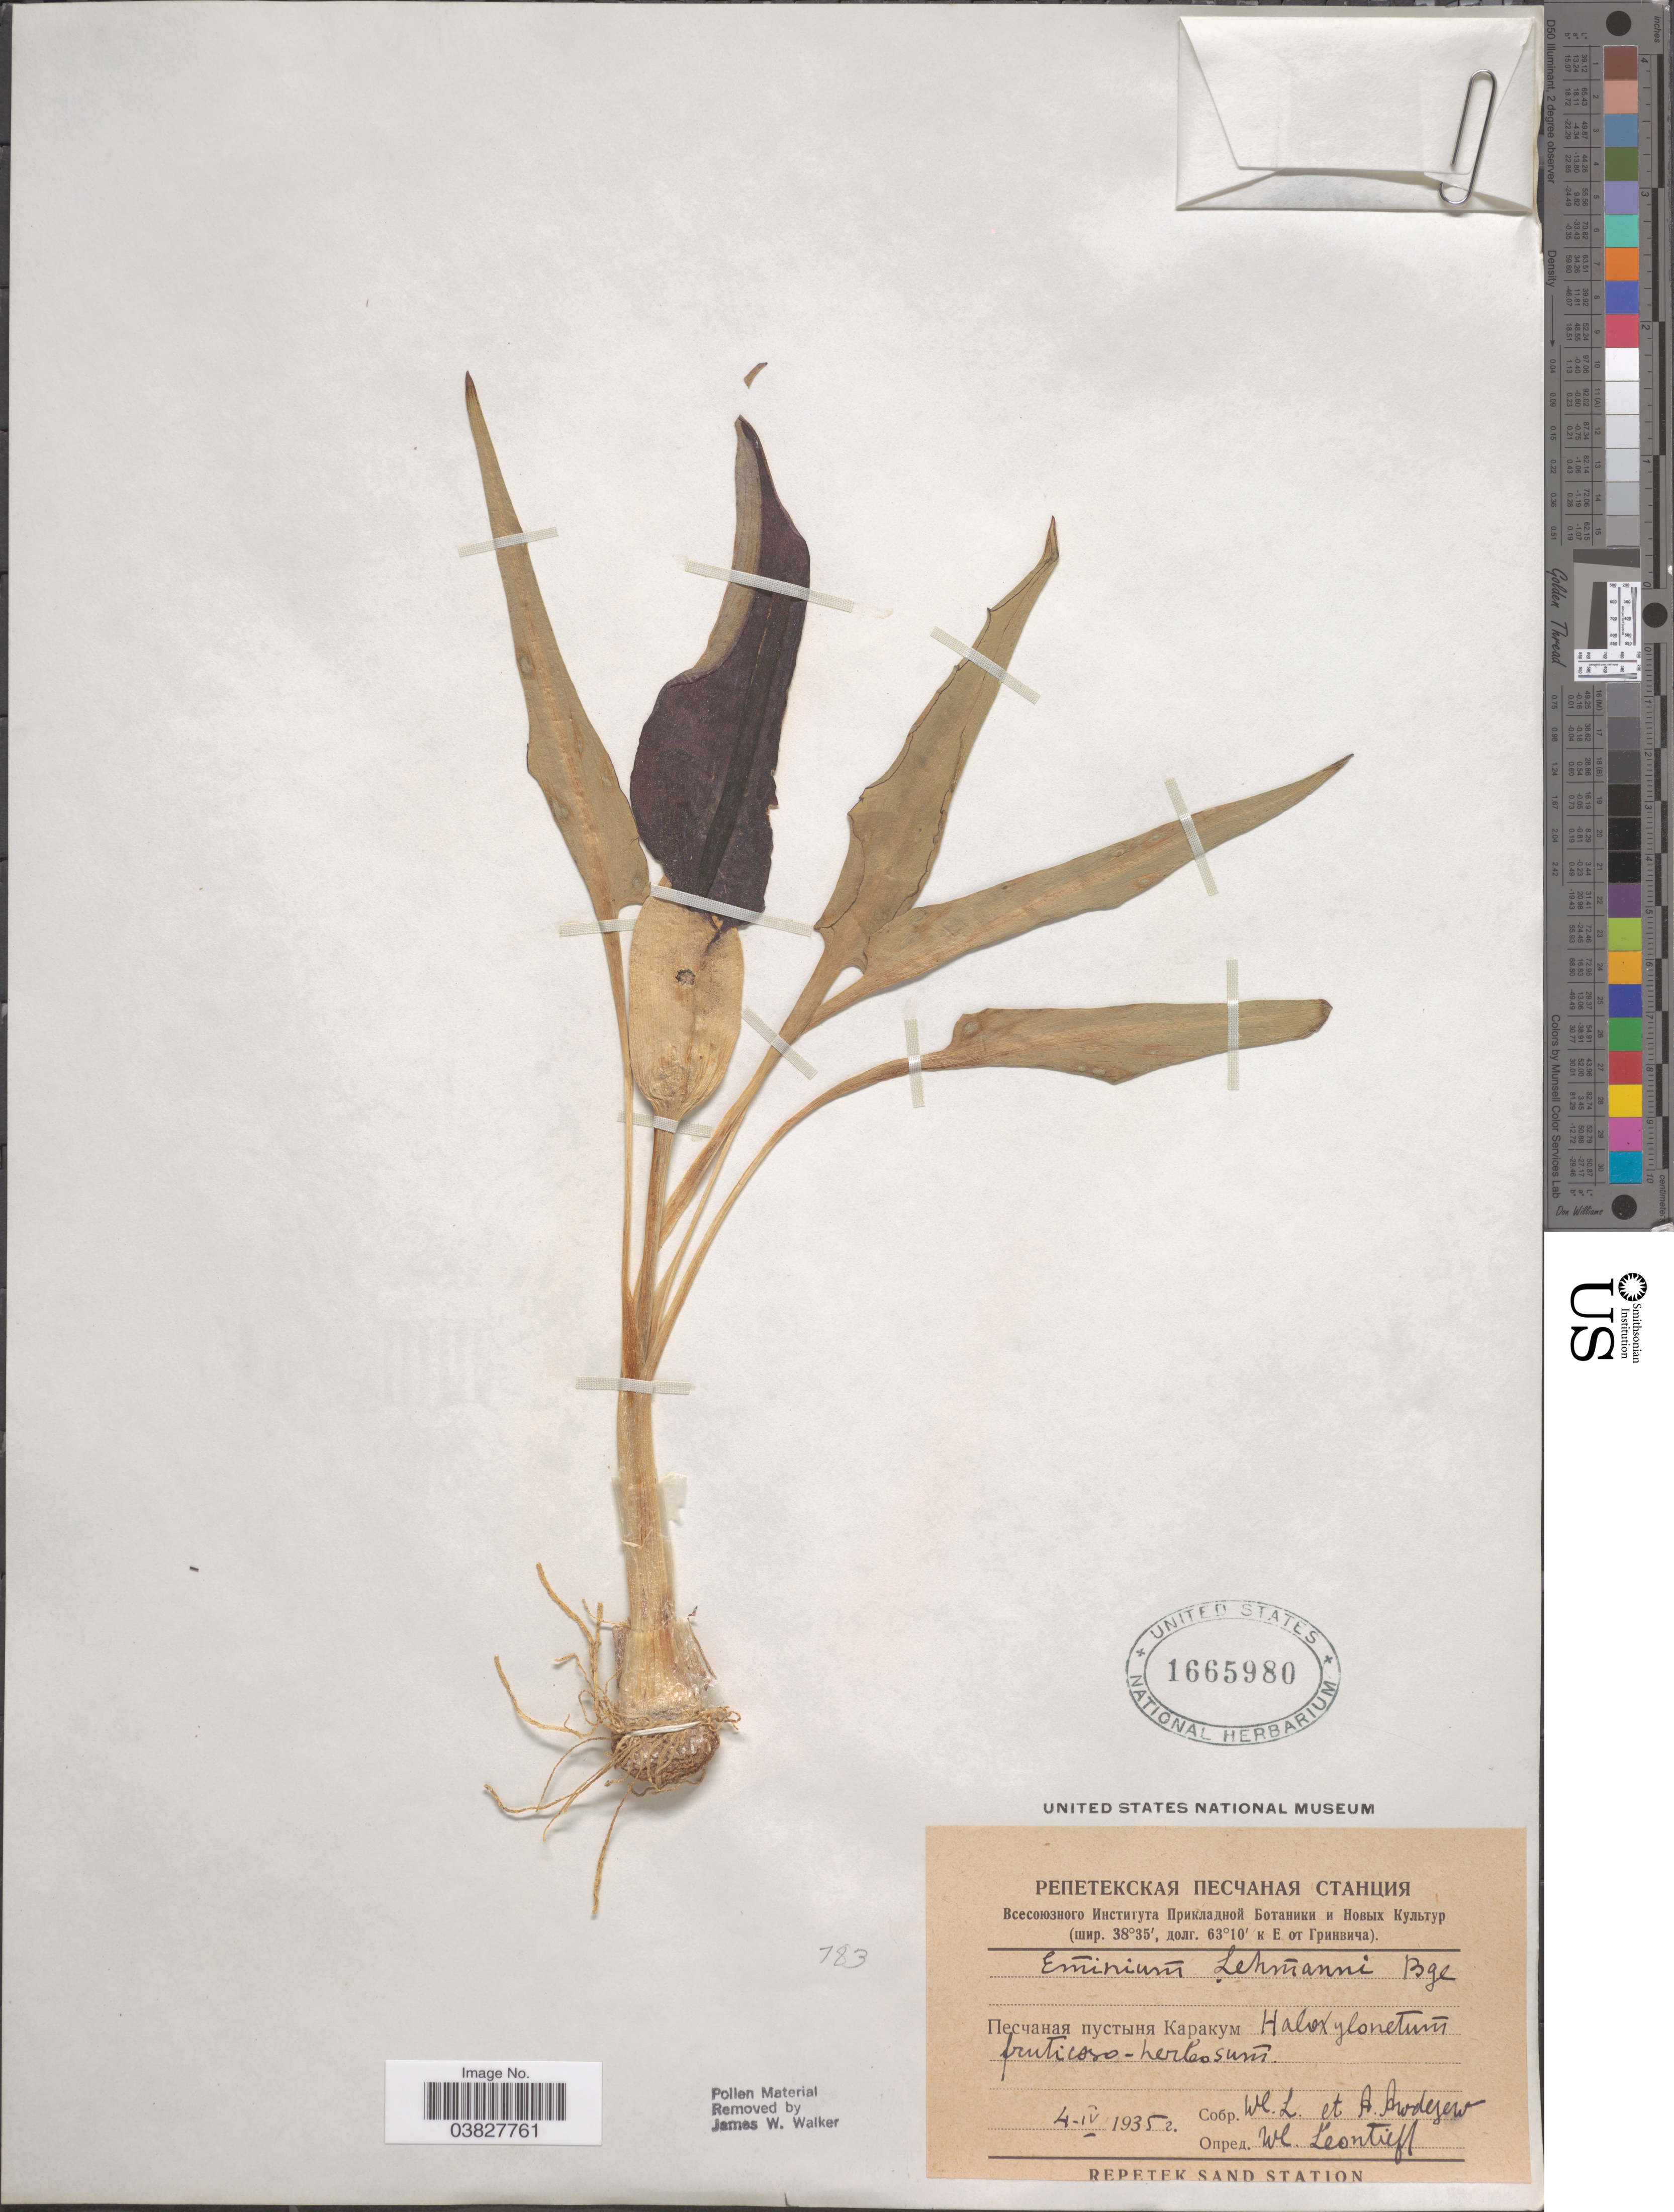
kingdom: Plantae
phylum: Tracheophyta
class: Liliopsida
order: Alismatales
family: Araceae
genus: Eminium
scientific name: Eminium lehmannii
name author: (Bunge) Kuntze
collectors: X & X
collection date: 1935-04-04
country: Turkmenistan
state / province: Lebap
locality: Karakum Desert, Repetek Station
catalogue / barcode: US 1665980